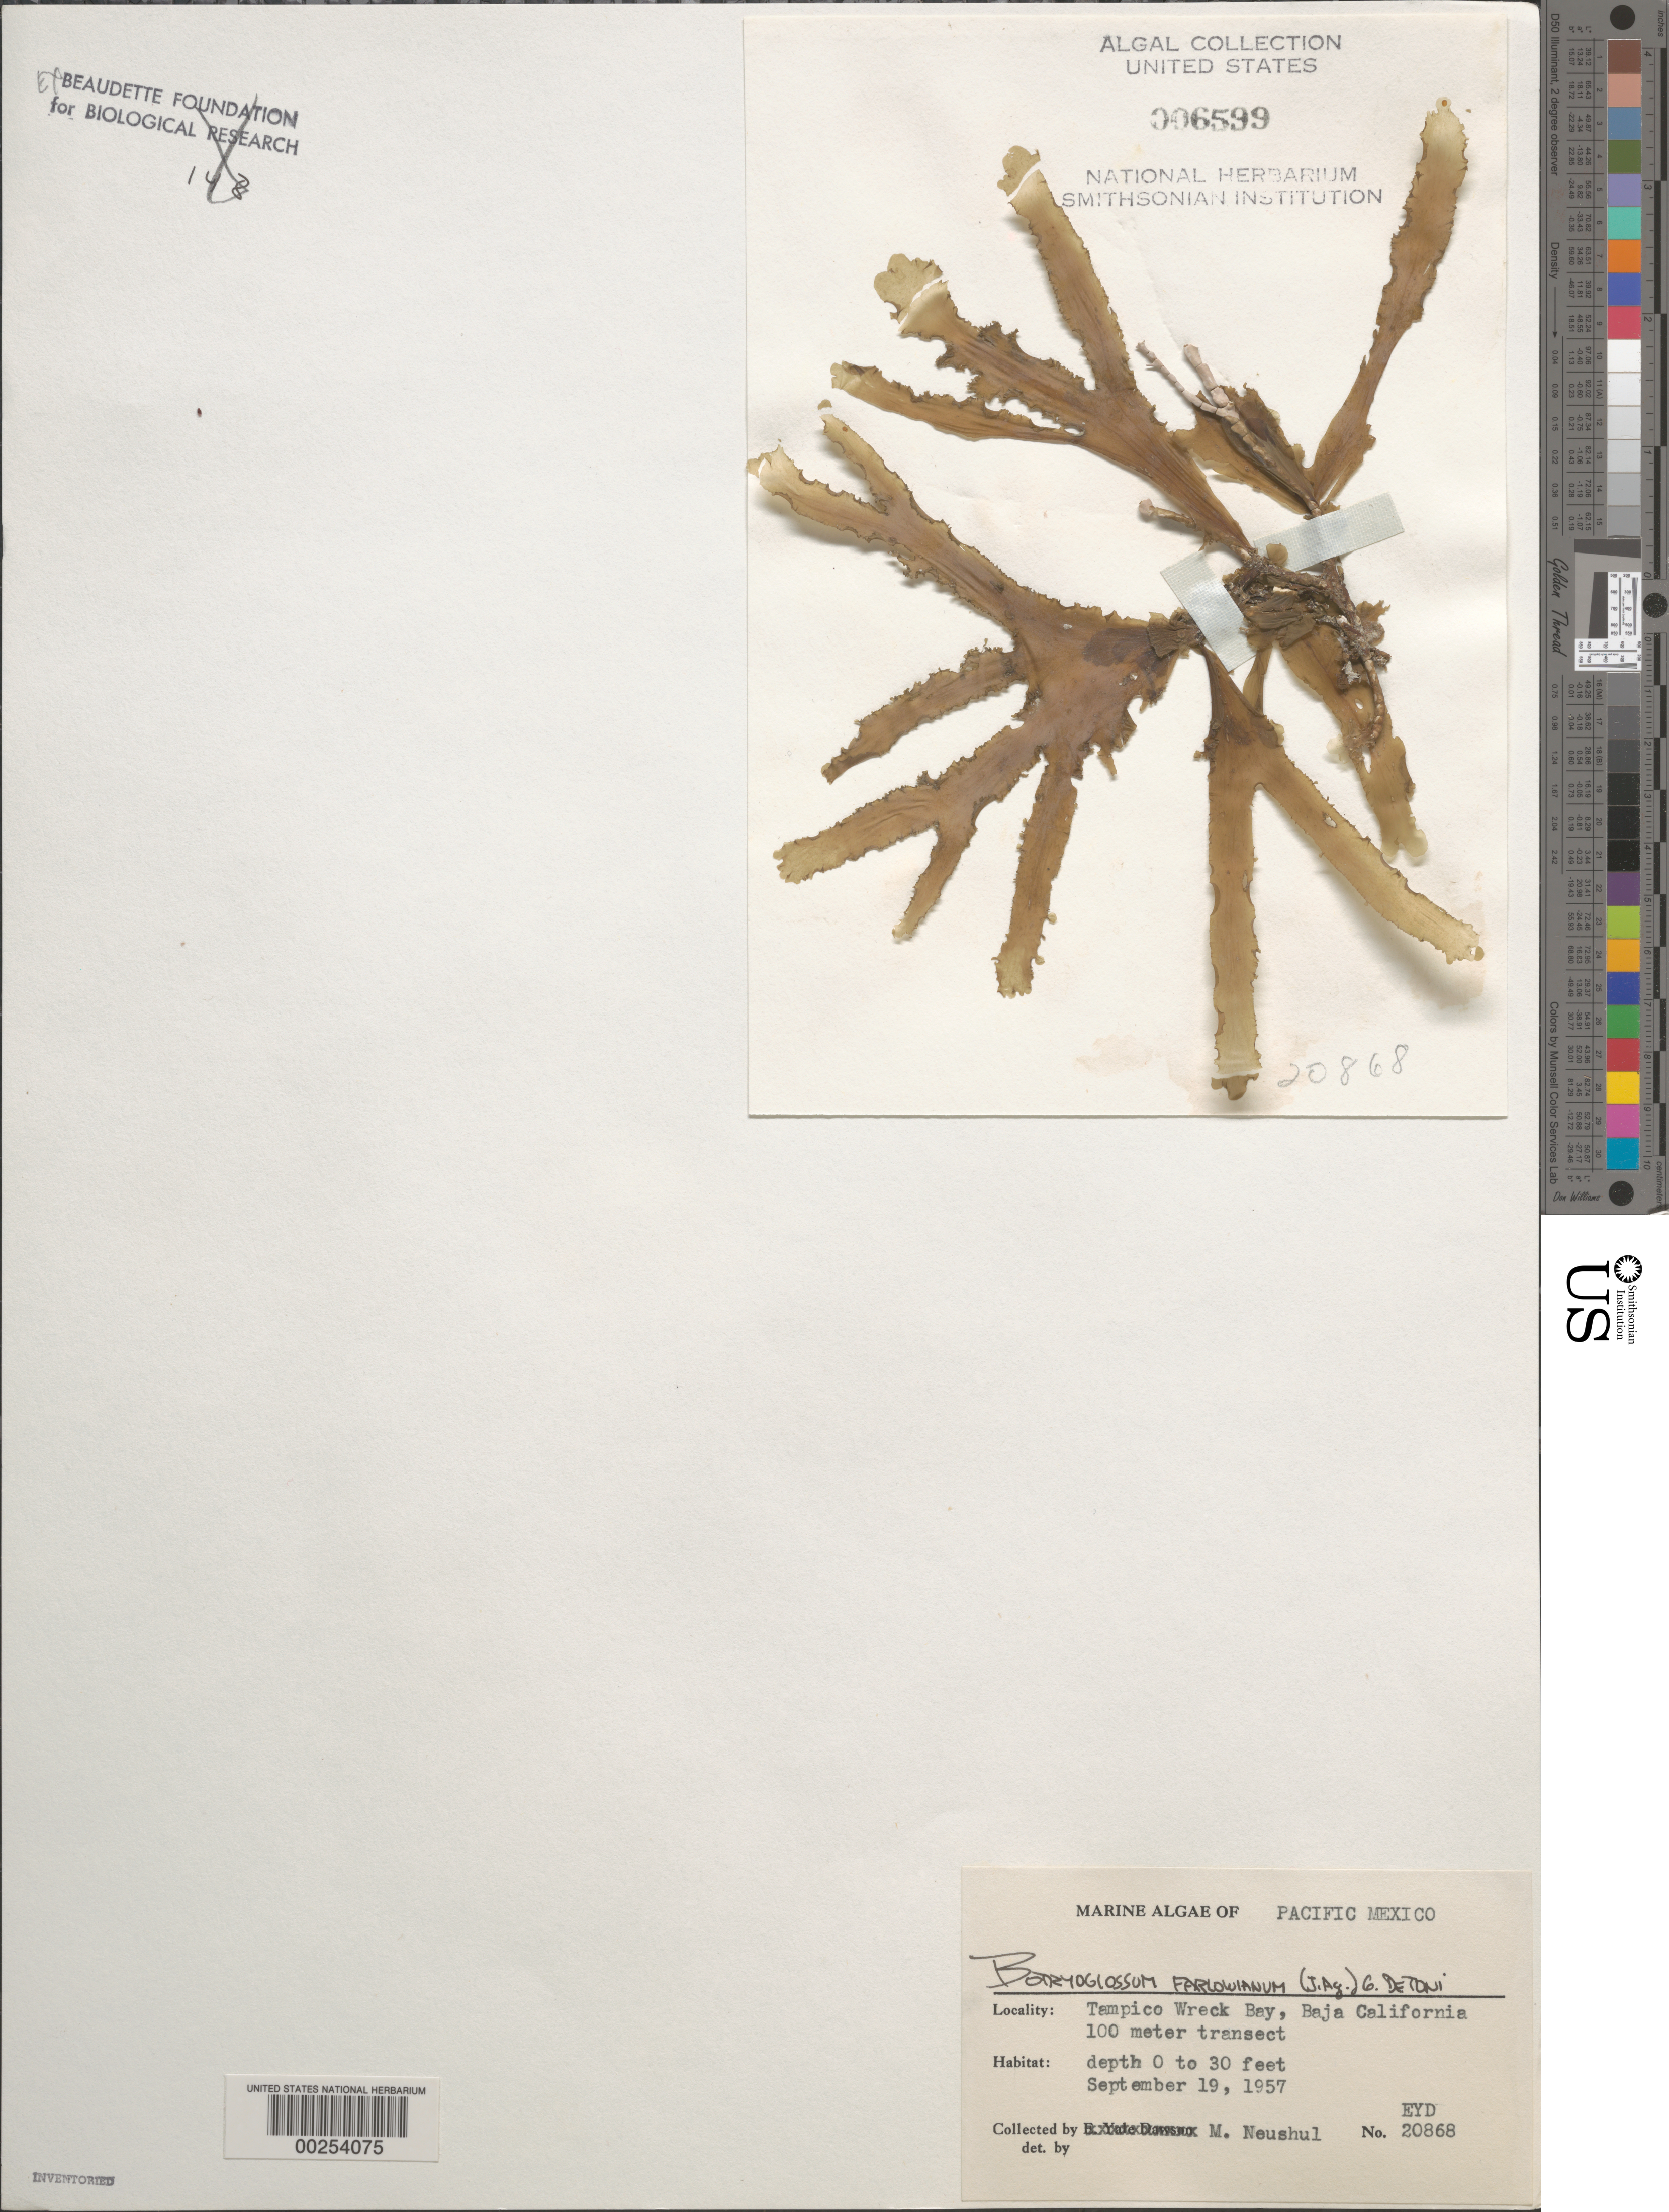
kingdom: Plantae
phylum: Rhodophyta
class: Florideophyceae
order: Ceramiales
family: Delesseriaceae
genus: Botryoglossum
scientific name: Botryoglossum farlowianum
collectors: M. Neushul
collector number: EYD 20868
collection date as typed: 19 Sep 1957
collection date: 1957-09-19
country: Mexico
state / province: Baja California Norte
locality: Tampico Wreck Bay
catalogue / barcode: US 6599